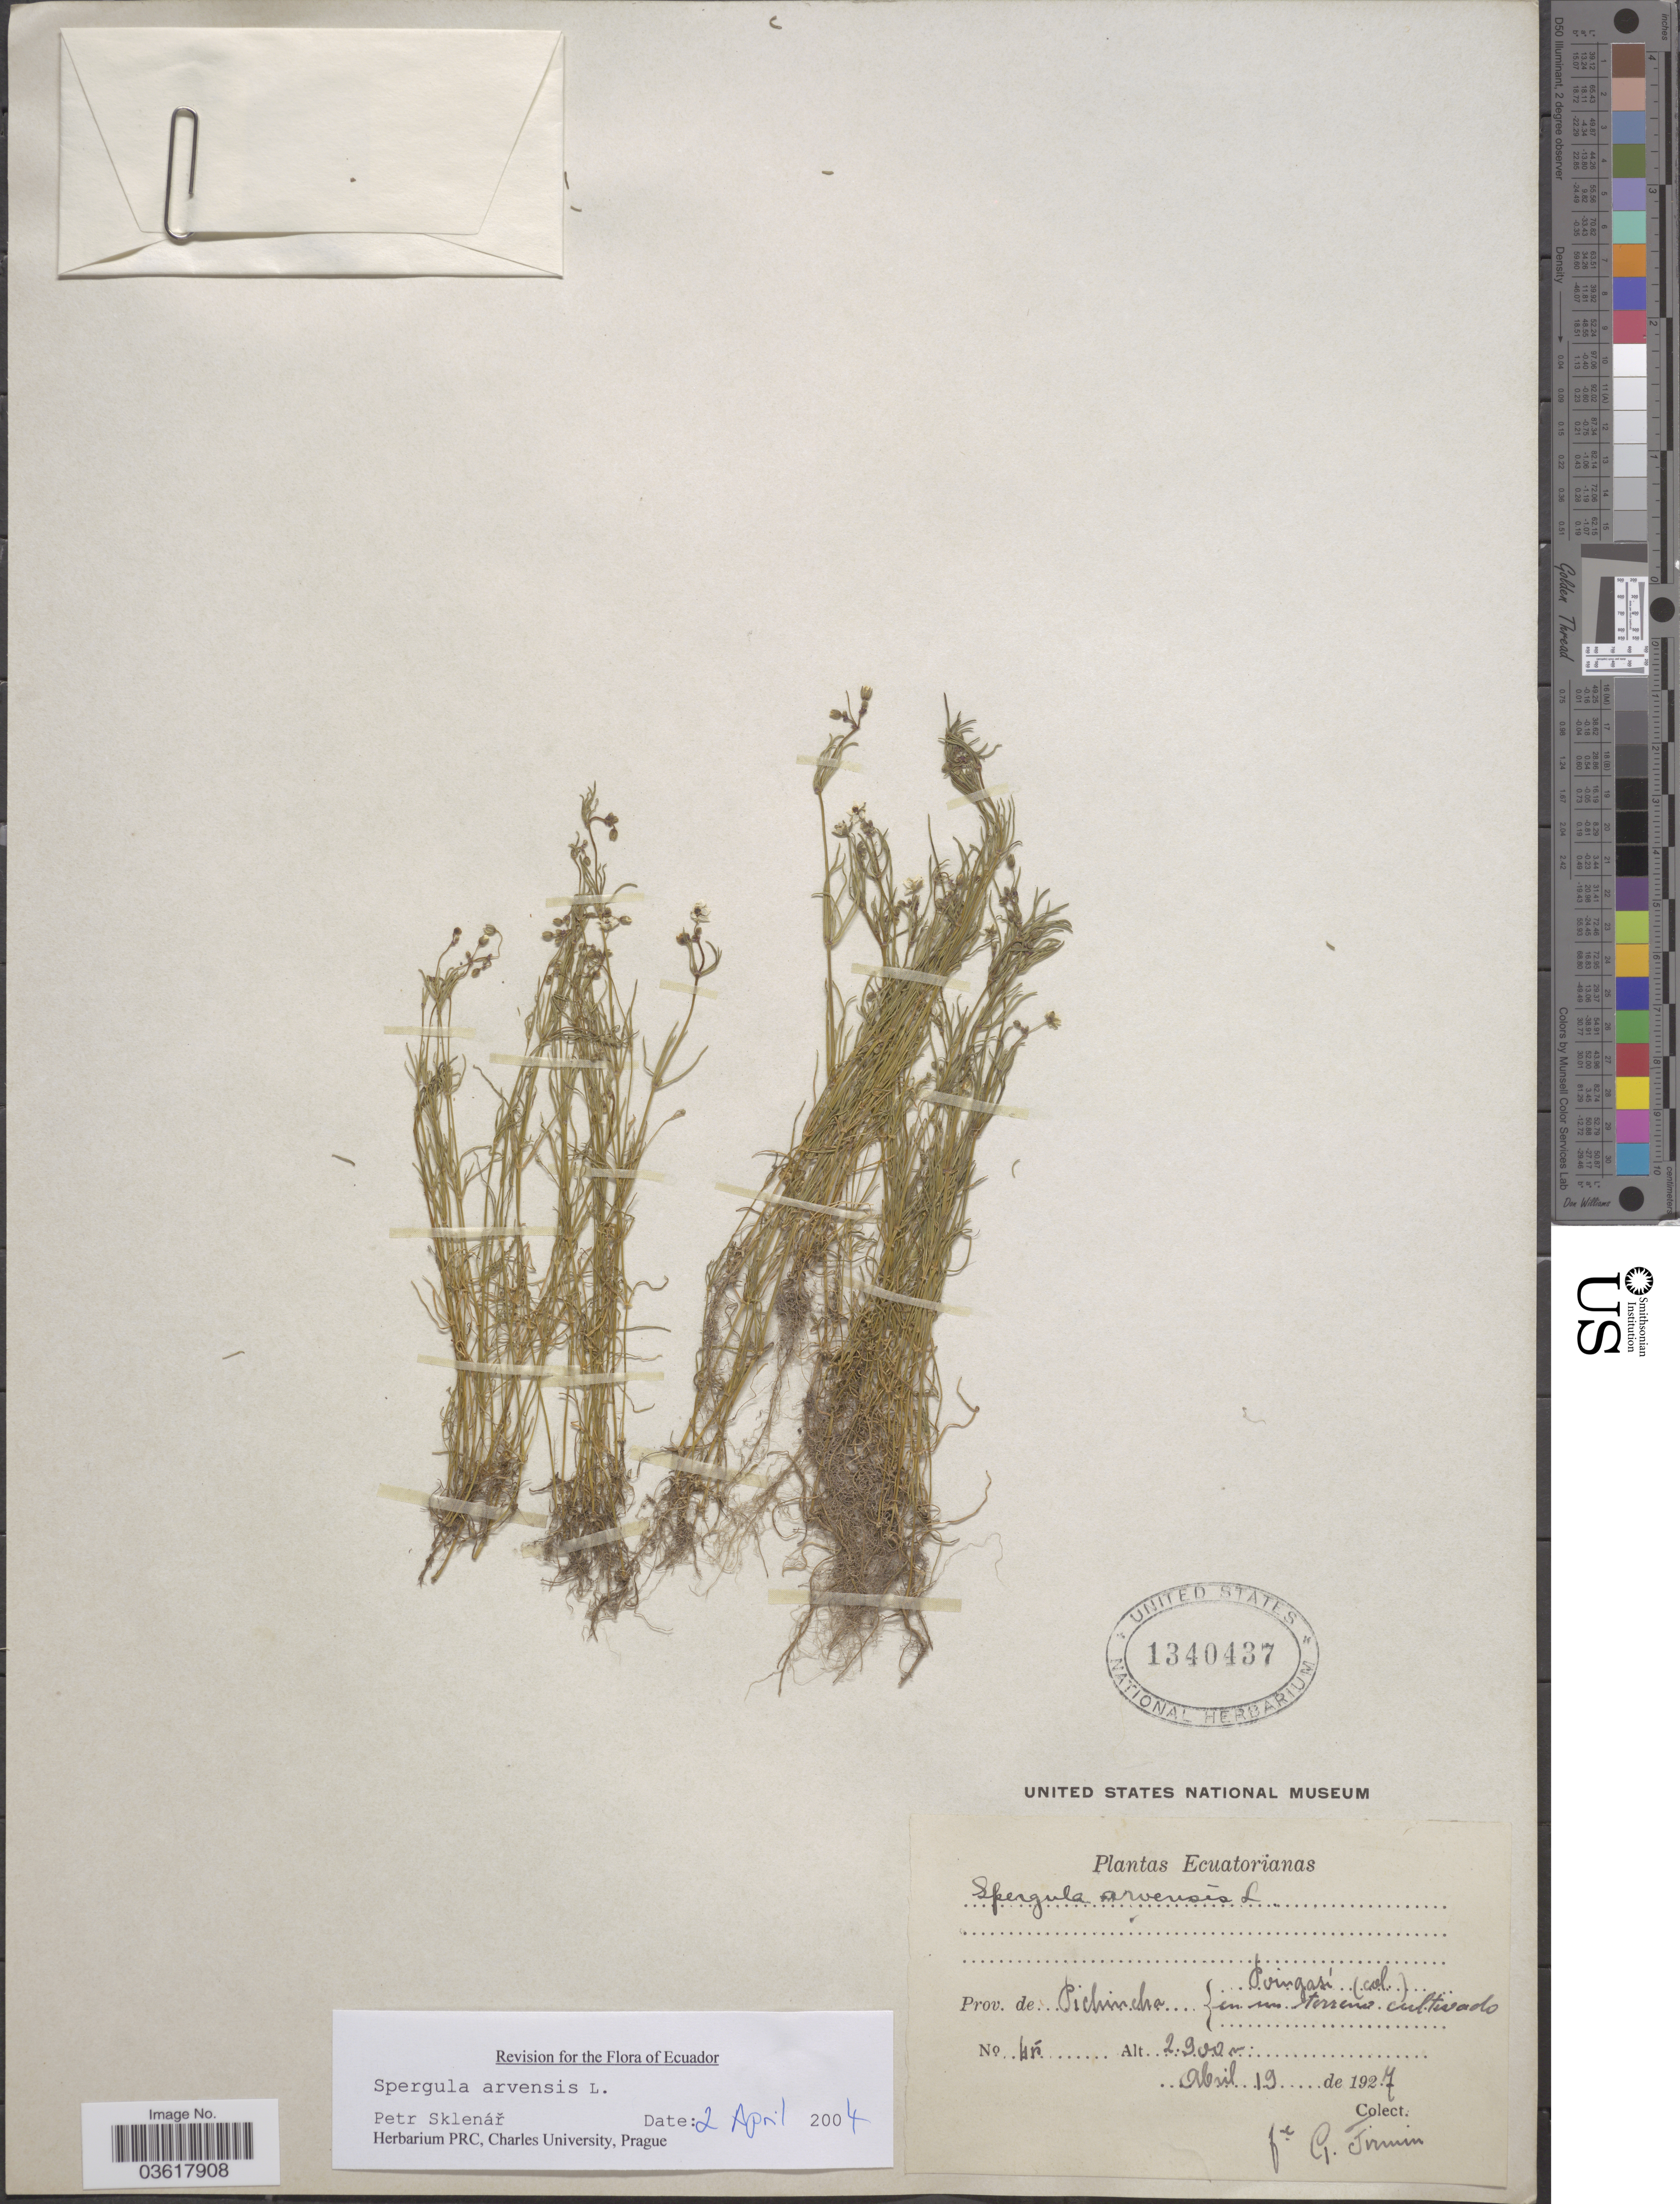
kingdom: Plantae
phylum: Tracheophyta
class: Magnoliopsida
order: Caryophyllales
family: Caryophyllaceae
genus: Spergula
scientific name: Spergula arvensis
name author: L.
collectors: F. Firmin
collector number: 45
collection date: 1927-04-19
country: Ecuador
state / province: Pichincha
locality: Poingasi (col.).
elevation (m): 2900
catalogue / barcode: US 1340437